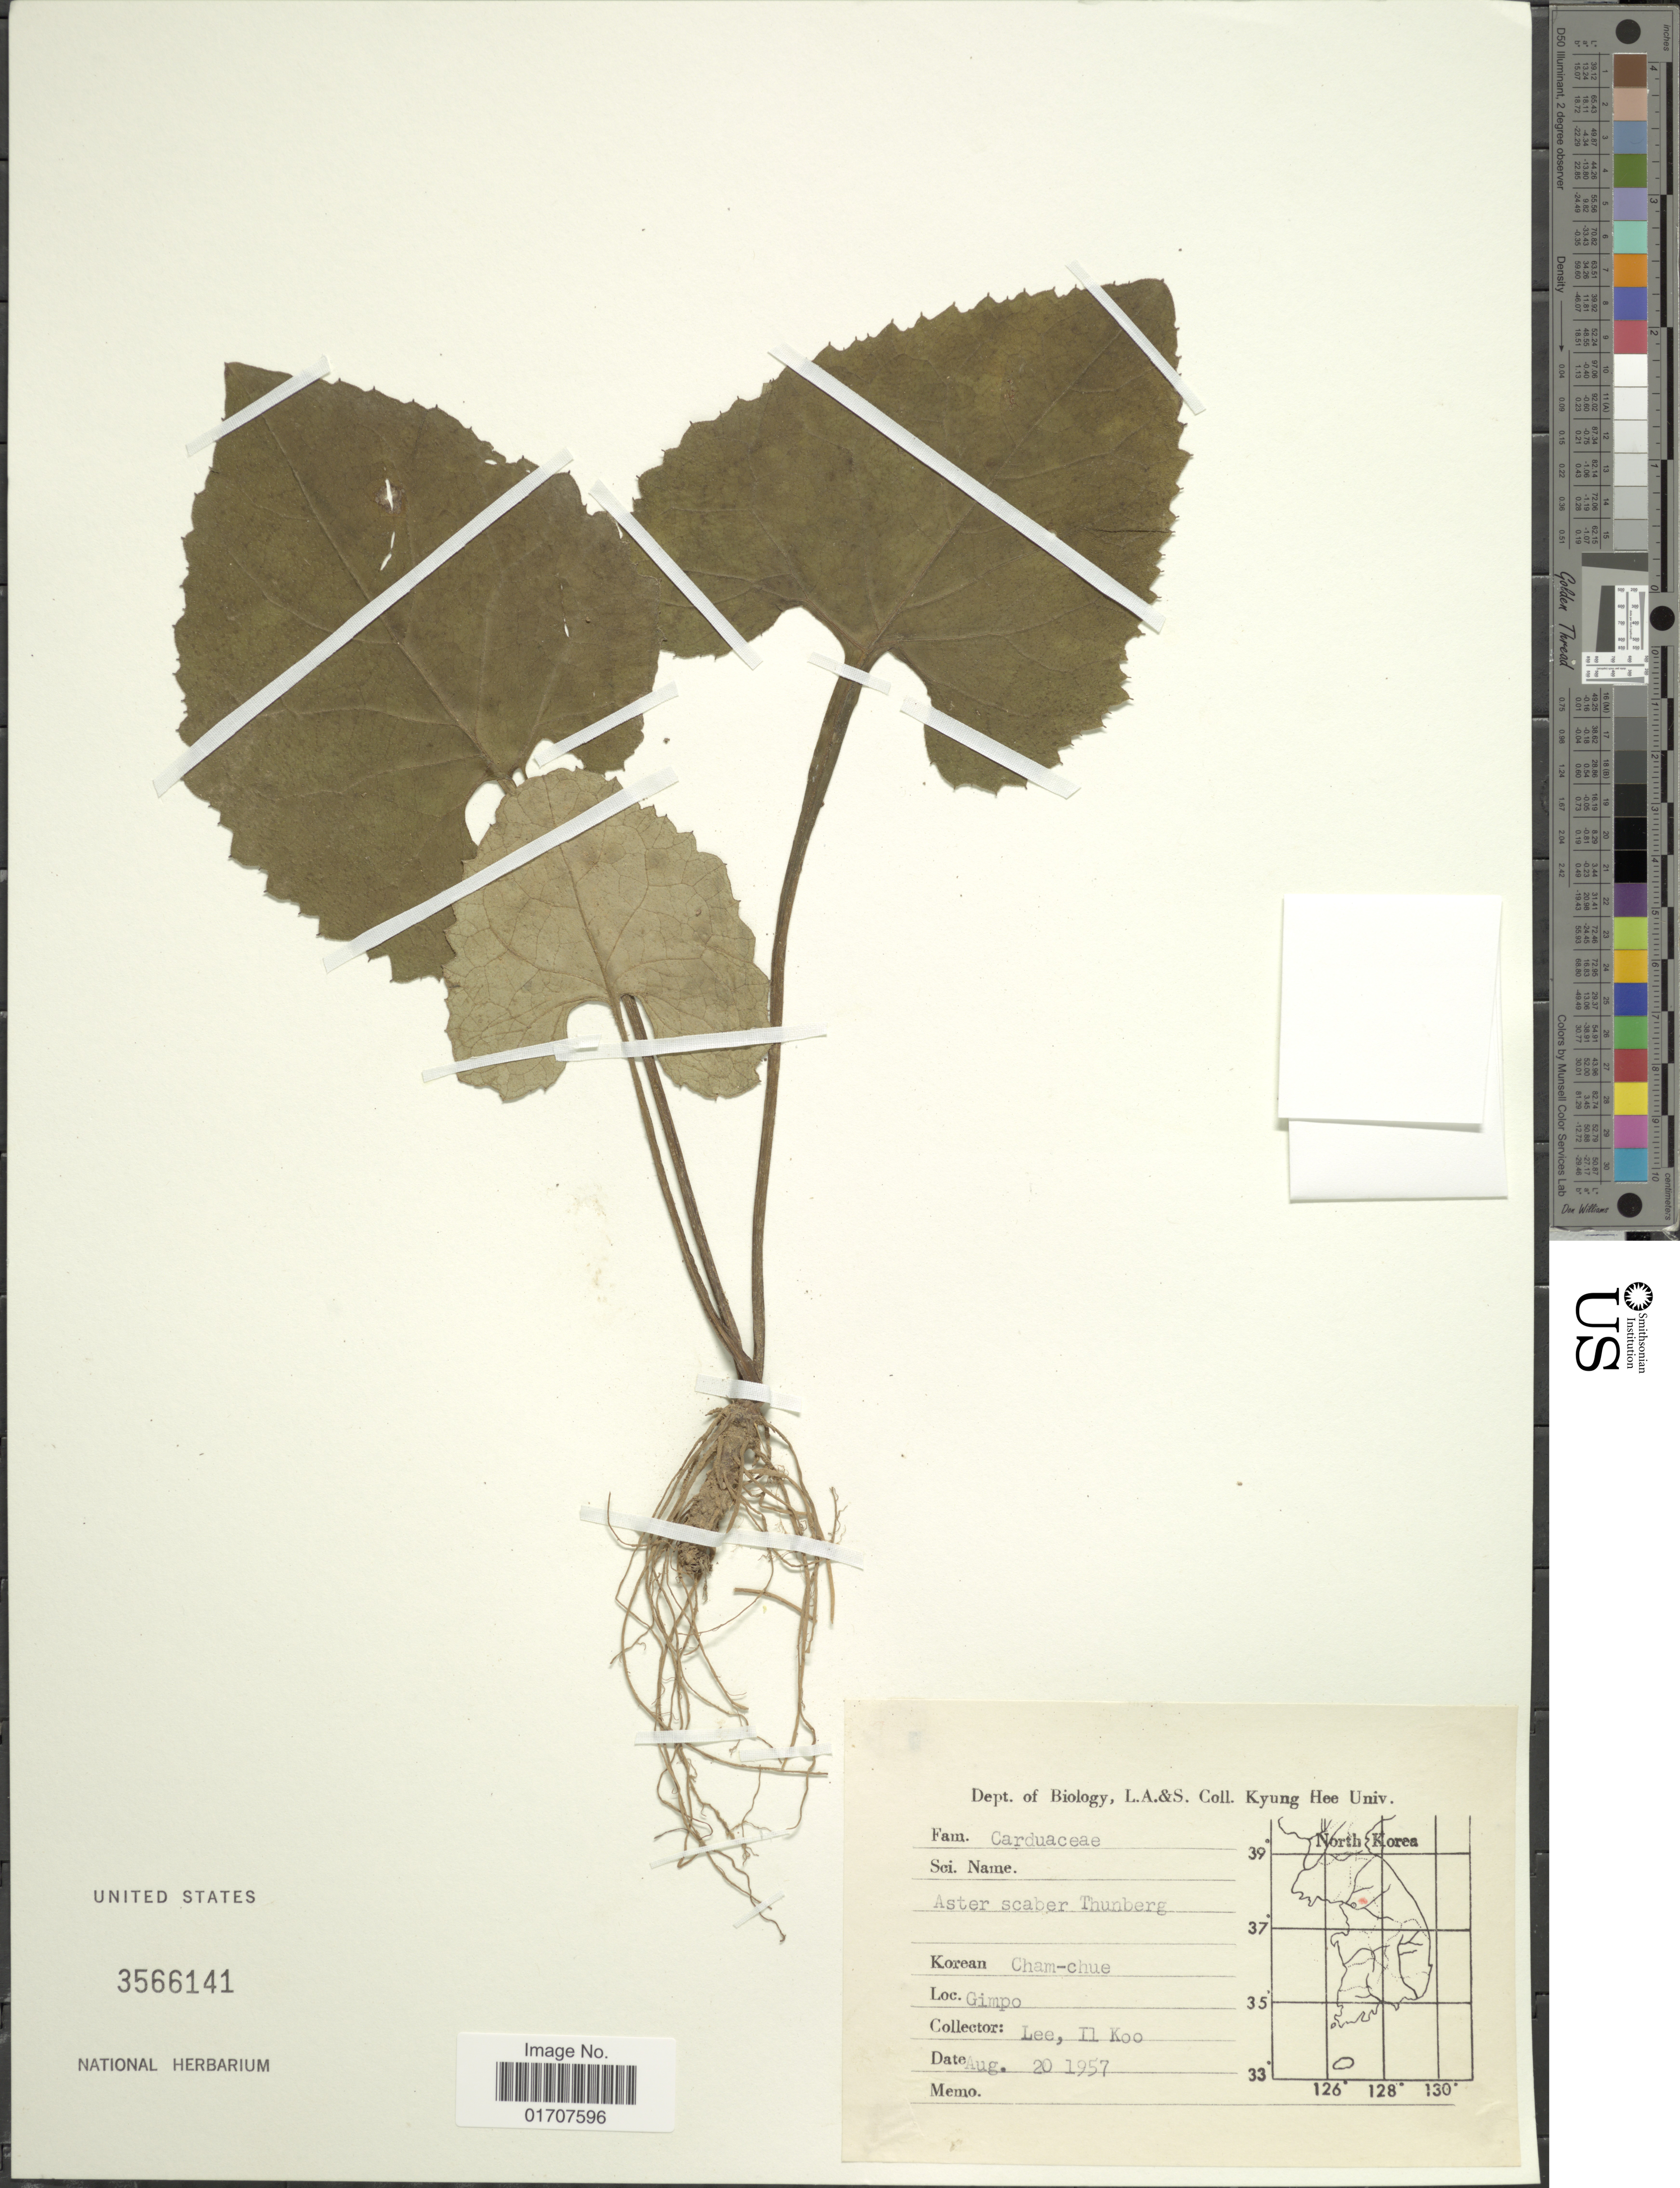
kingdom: Plantae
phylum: Tracheophyta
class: Magnoliopsida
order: Asterales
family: Asteraceae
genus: Doellingeria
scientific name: Doellingeria scaber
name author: (Thunb.) Nees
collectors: I. Lee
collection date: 1957-08-20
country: South Korea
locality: Gimpo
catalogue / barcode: US 3566141